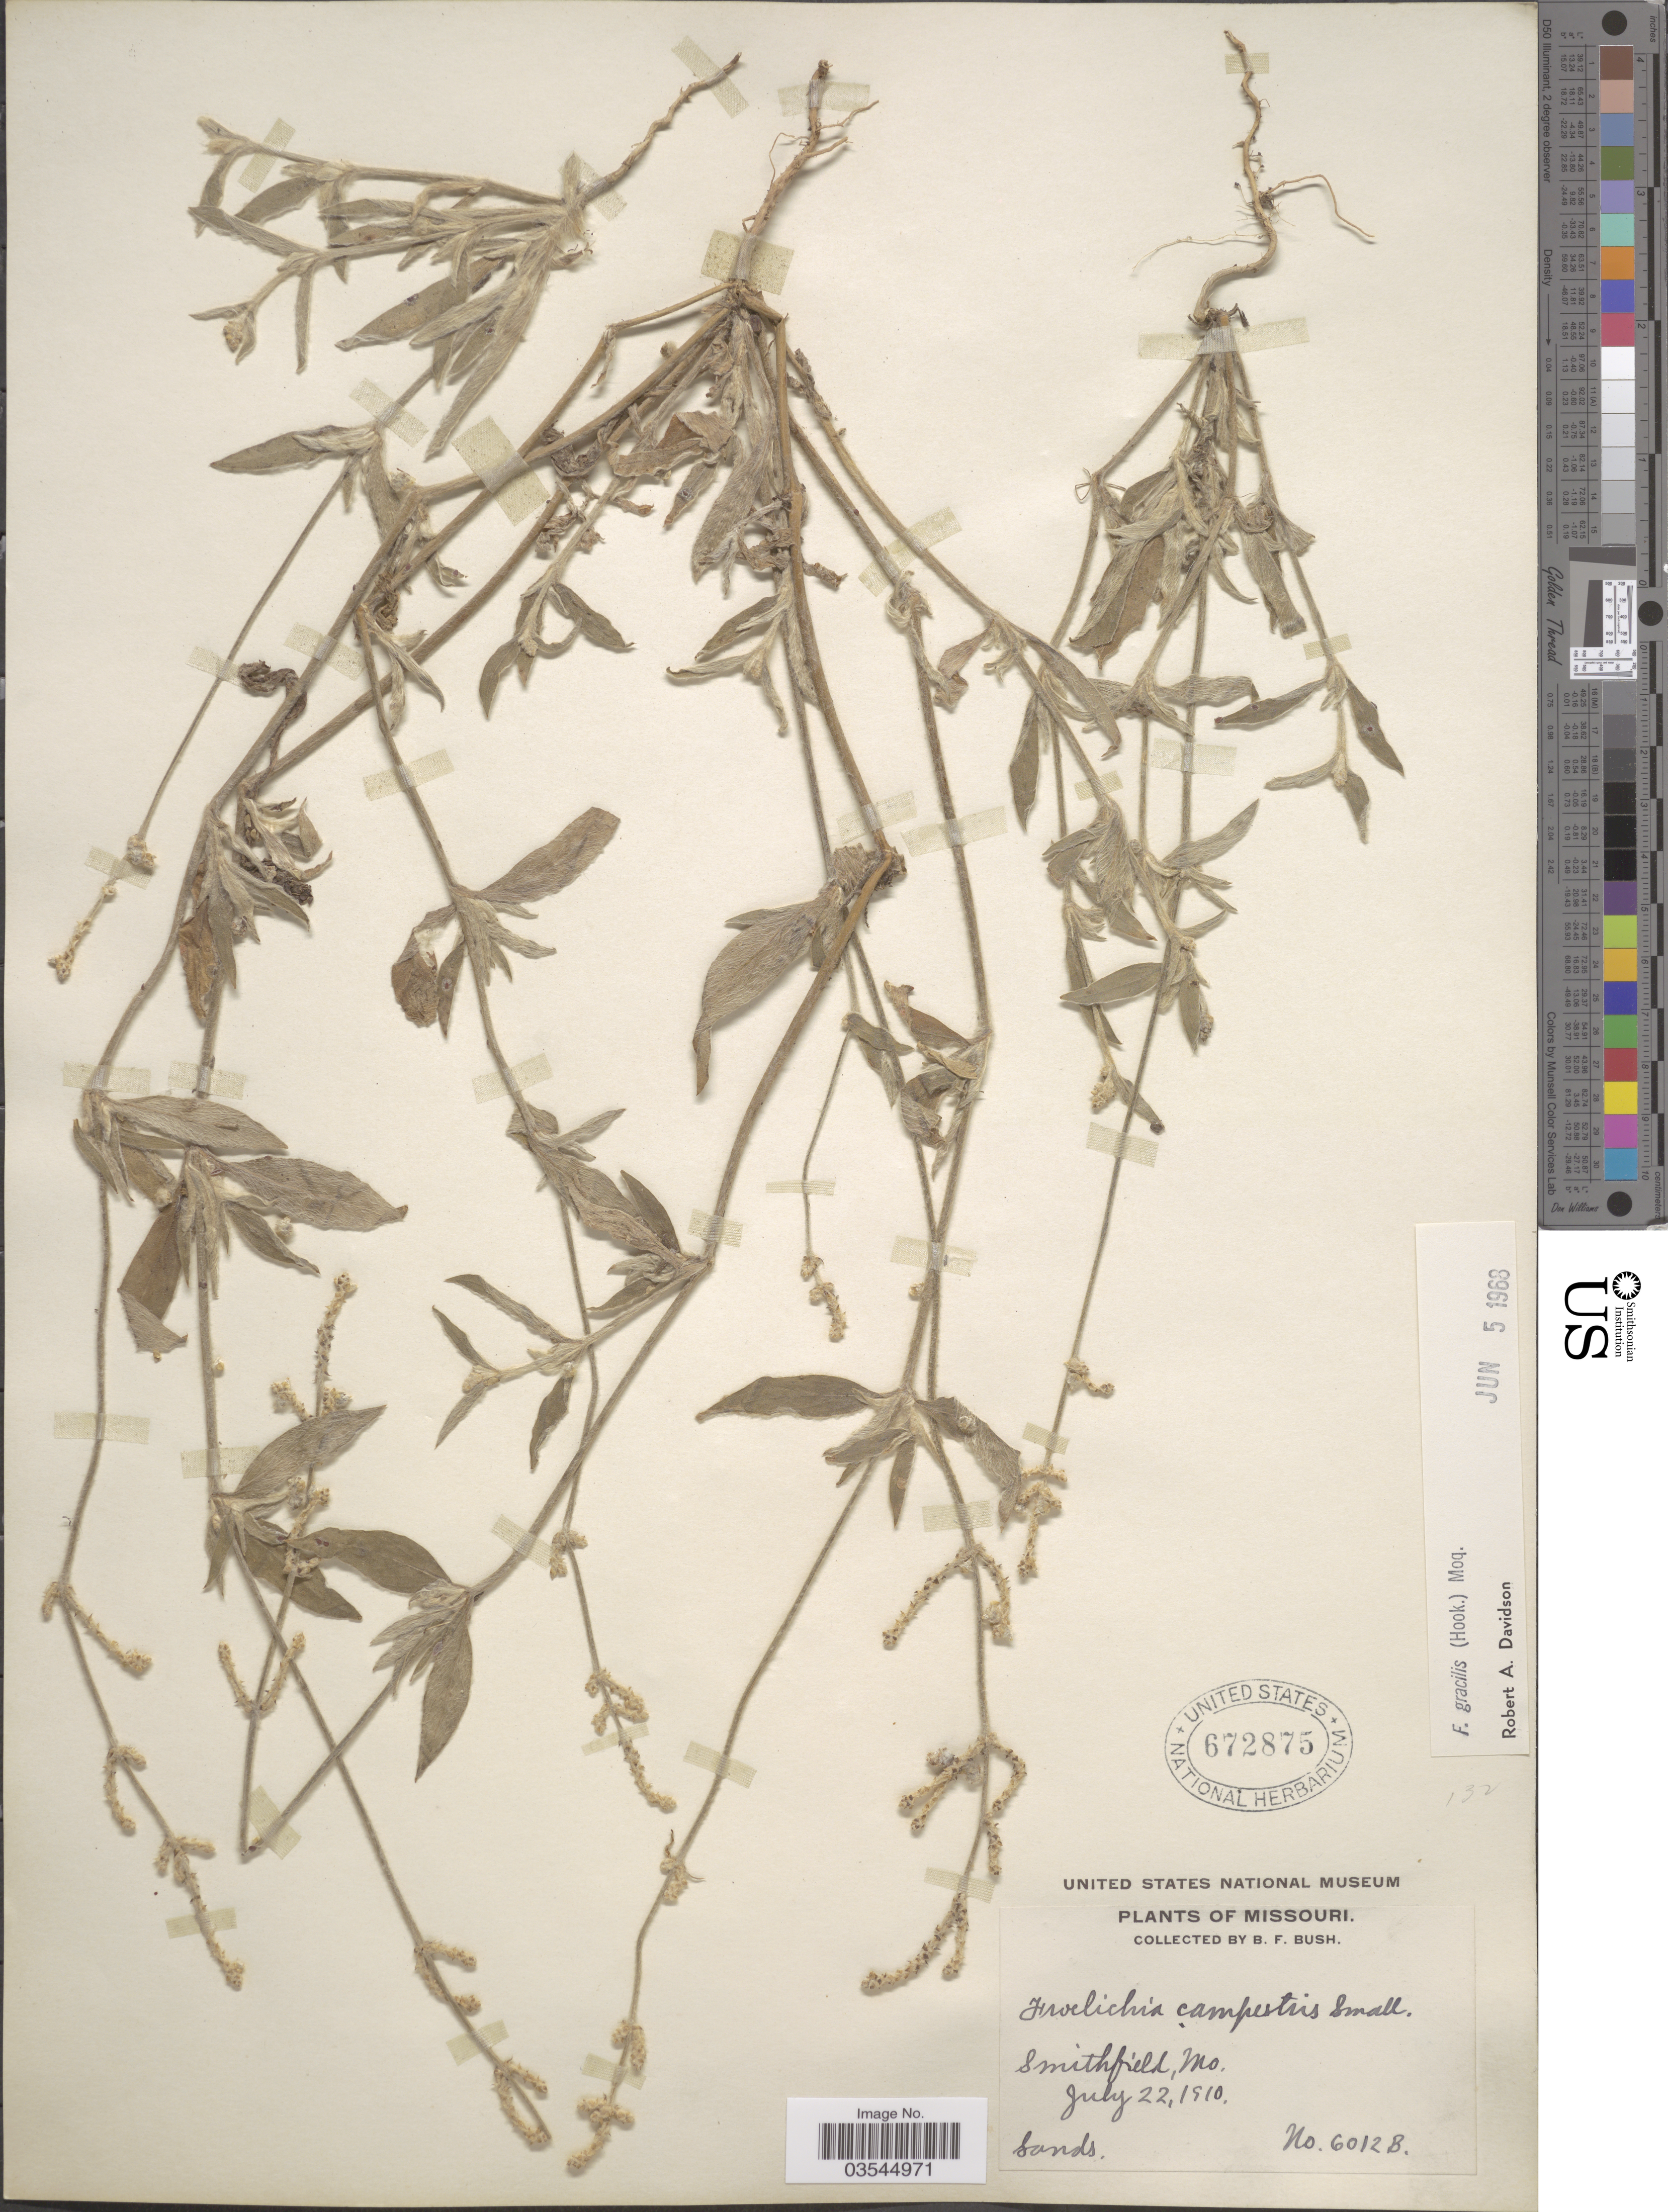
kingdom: Plantae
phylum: Tracheophyta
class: Magnoliopsida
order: Caryophyllales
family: Amaranthaceae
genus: Froelichia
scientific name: Froelichia gracilis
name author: (Hook.) Moq.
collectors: B. F. Bush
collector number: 6012B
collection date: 1910-07-22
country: United States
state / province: Missouri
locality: Smithfield, Mo.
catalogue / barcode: US 672875